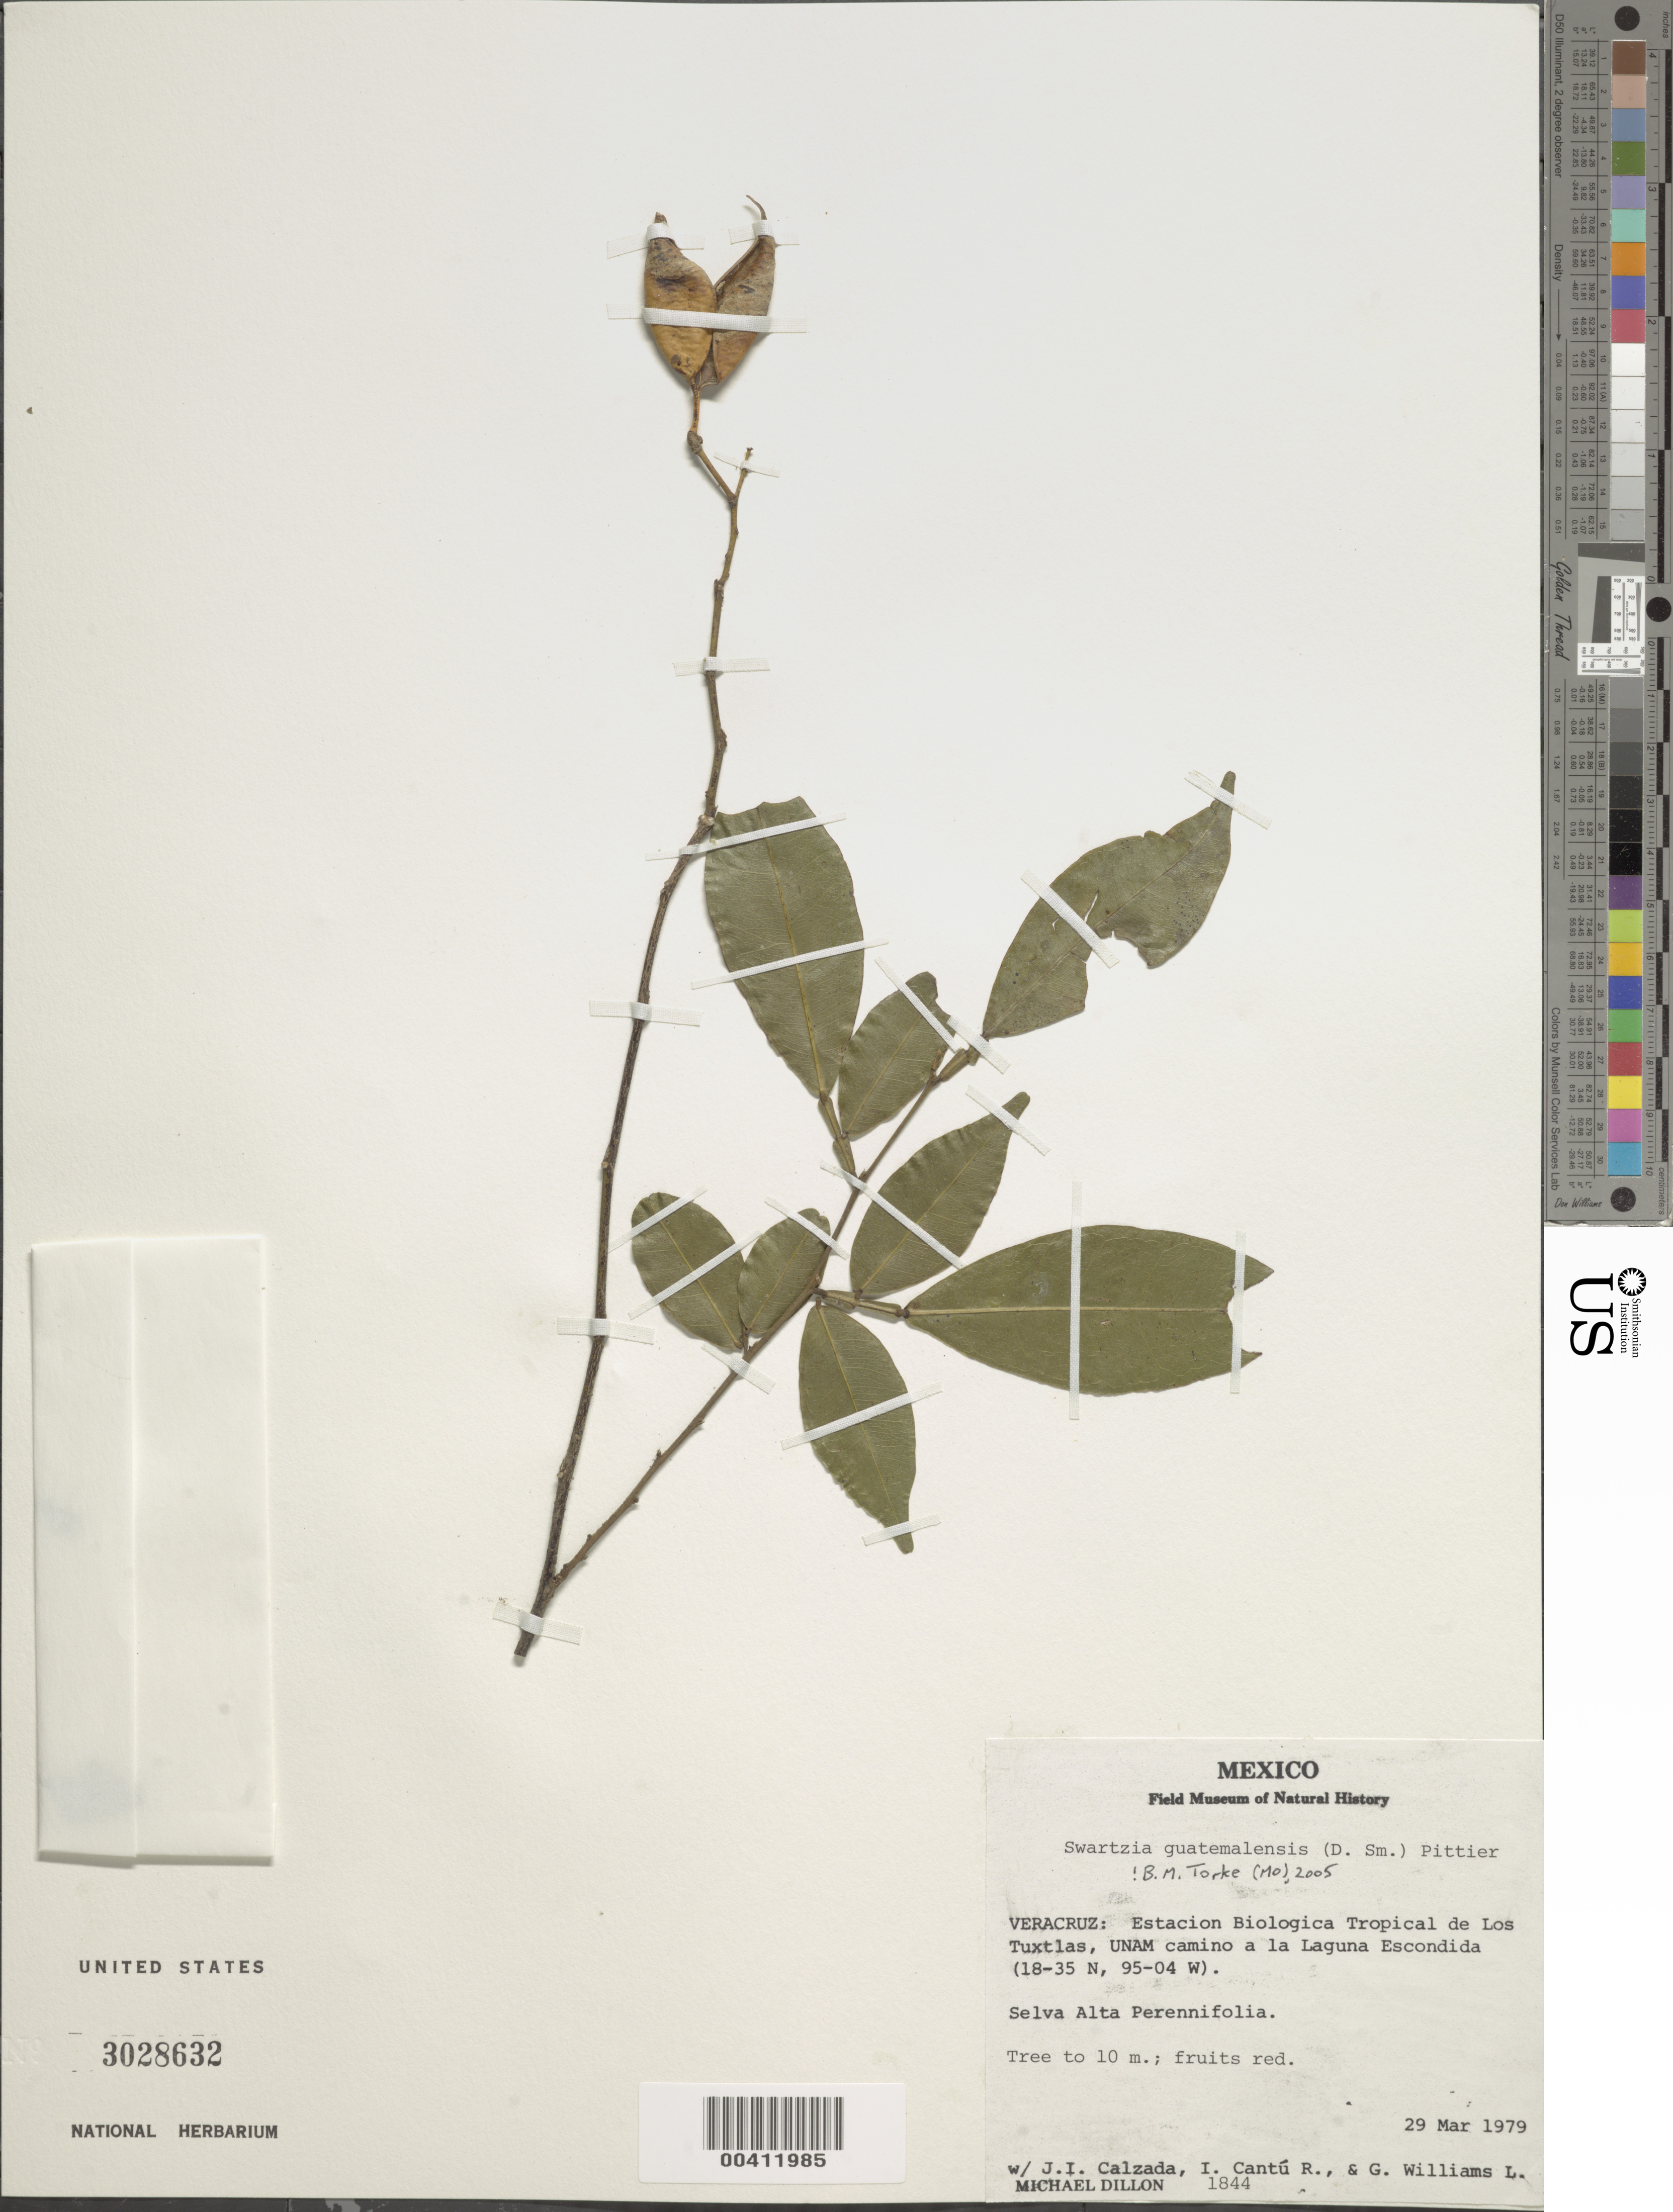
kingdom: Plantae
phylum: Tracheophyta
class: Magnoliopsida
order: Fabales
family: Fabaceae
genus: Swartzia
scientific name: Swartzia guatemalensis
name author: (Donn. Sm.) Pittier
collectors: M. O. Dillon, I. Cantu R., J. Calzada & G. Williams-L.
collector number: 1844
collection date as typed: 29 Mar 1979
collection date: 1979-03-29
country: Mexico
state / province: Veracruz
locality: Estacion biologica tropical de los tuxtlas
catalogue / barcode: US 3028632